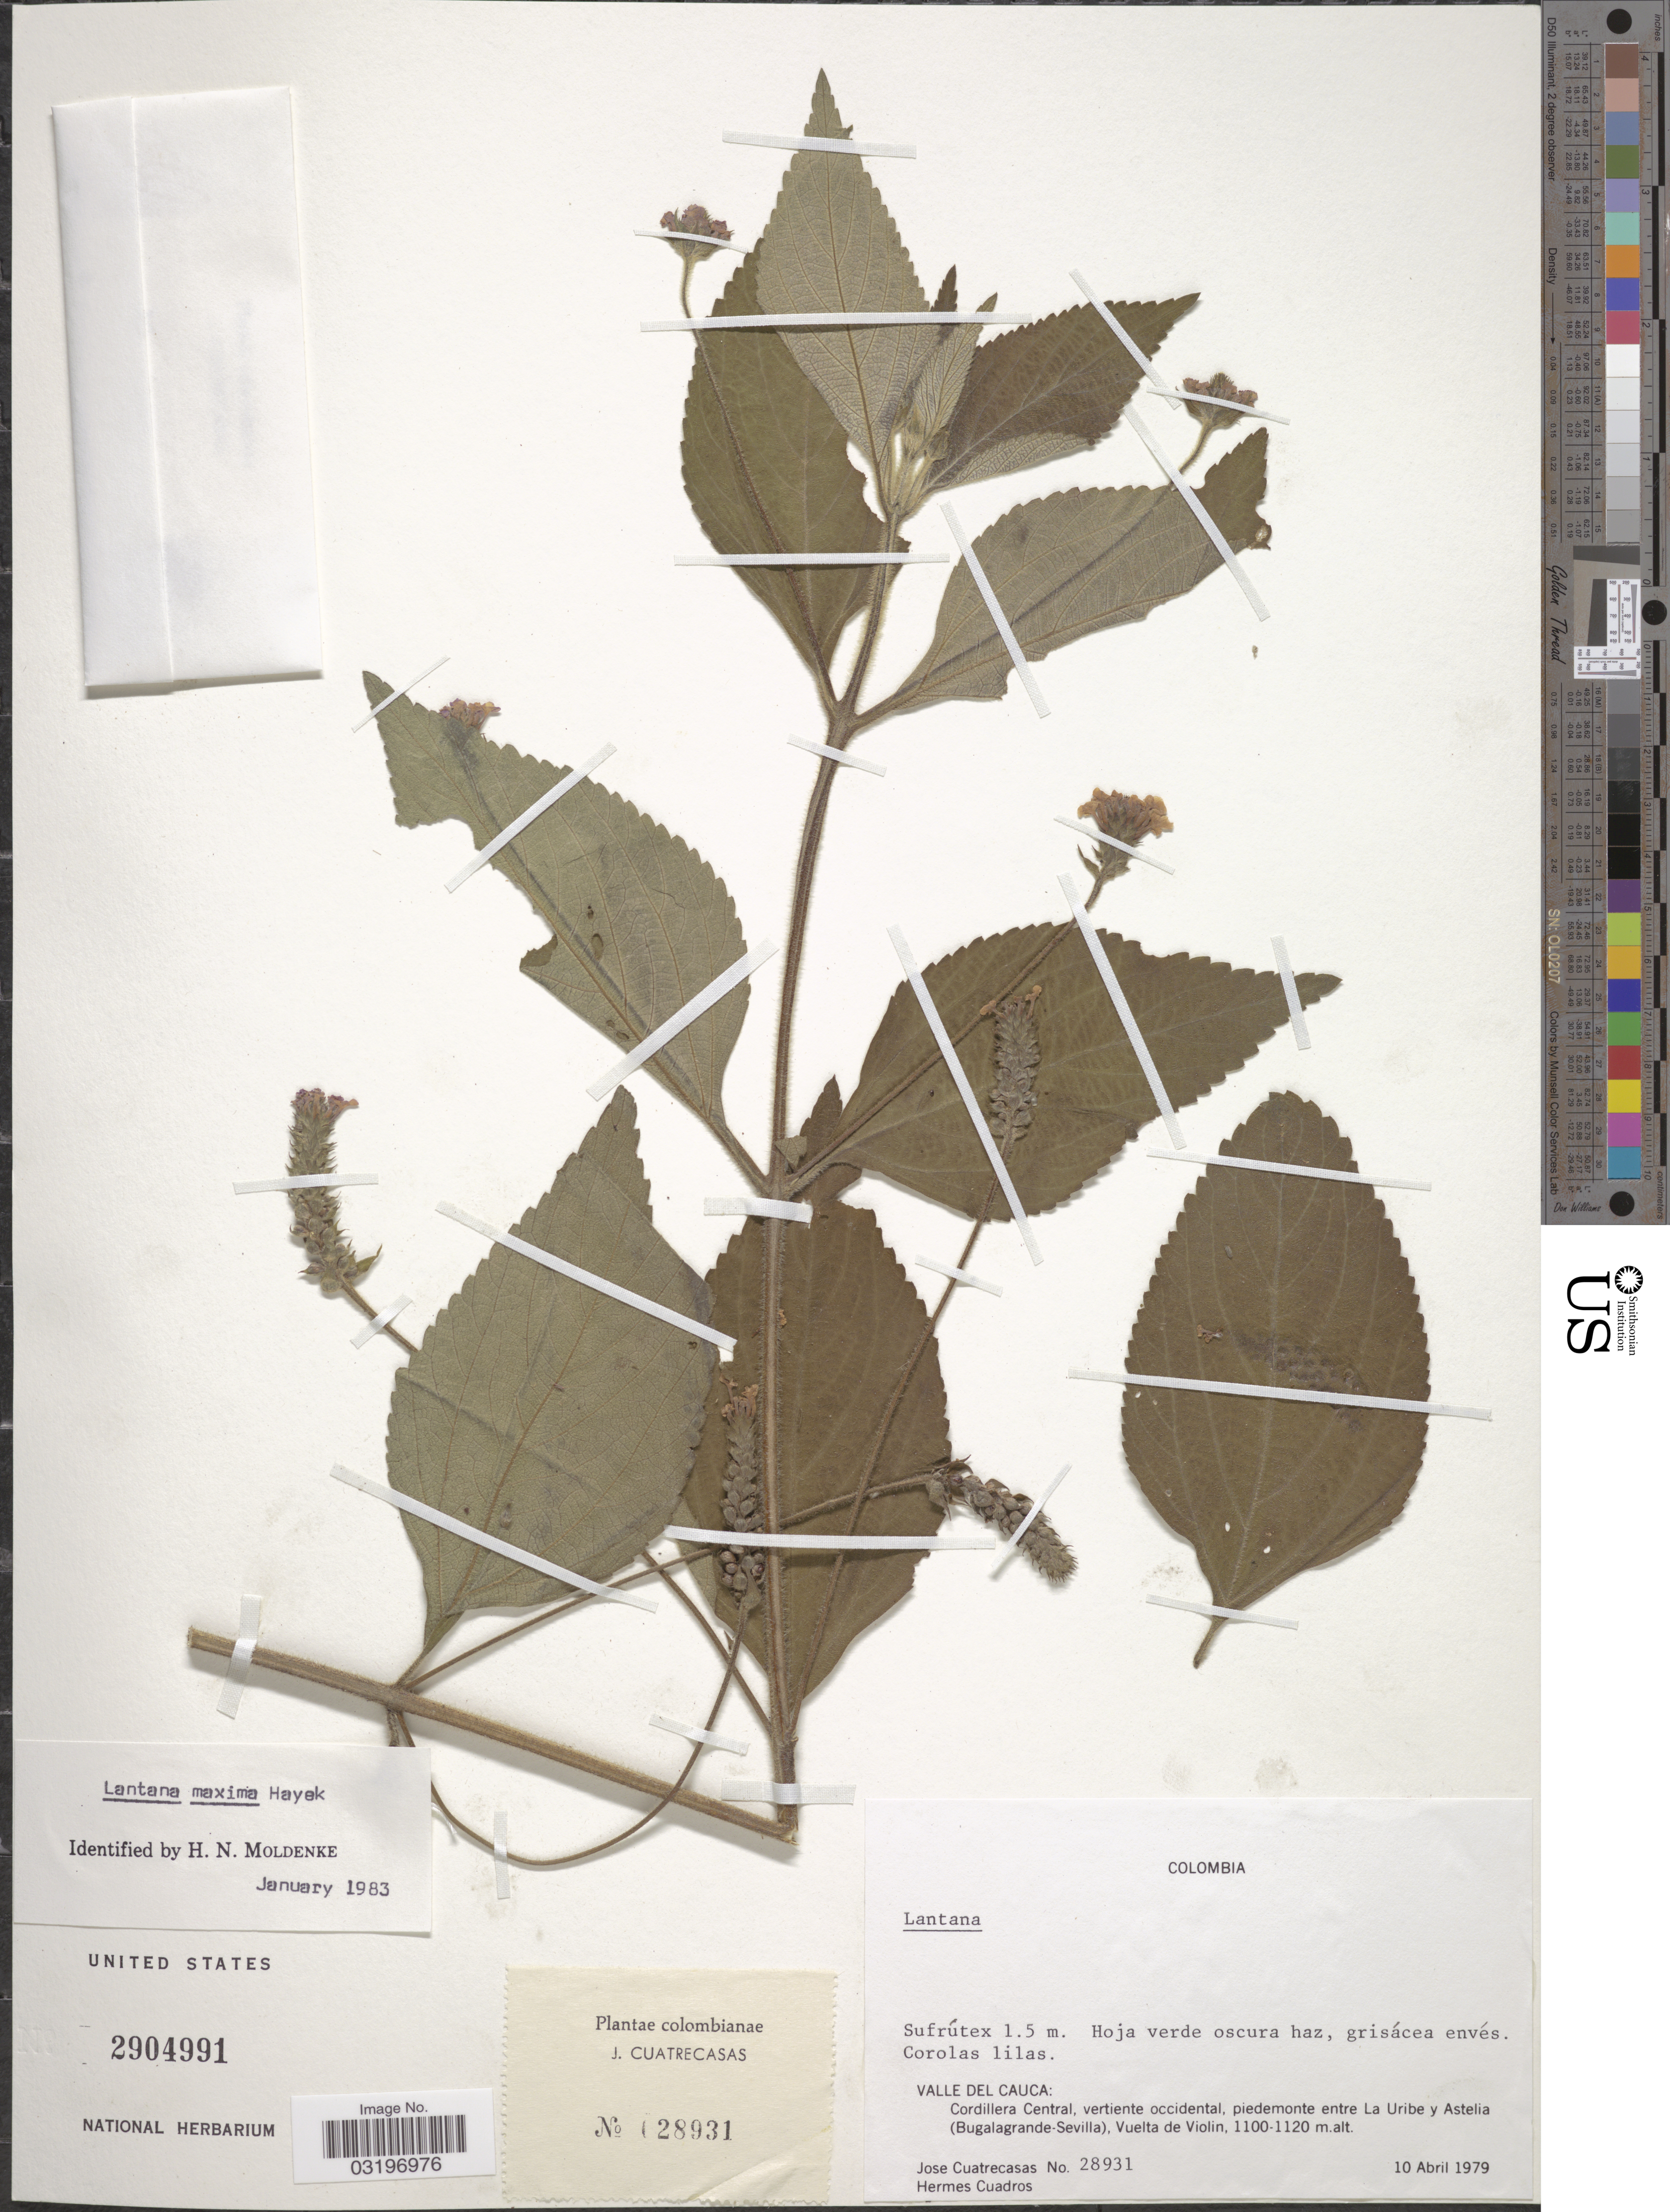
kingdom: Plantae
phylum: Tracheophyta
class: Magnoliopsida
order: Lamiales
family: Verbenaceae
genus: Lantana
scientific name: Lantana maxima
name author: Hayek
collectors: J. Cuatrecasas & H. Cuadros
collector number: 28931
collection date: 1979-04-10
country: Colombia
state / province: Valle del Cauca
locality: Cordillera Central, vertiente occidental, piedemonte entre La Uribe y Astelia (Bugalagrande-Sevilla), Vuelta de Violin.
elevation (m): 1100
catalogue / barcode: US 2904991